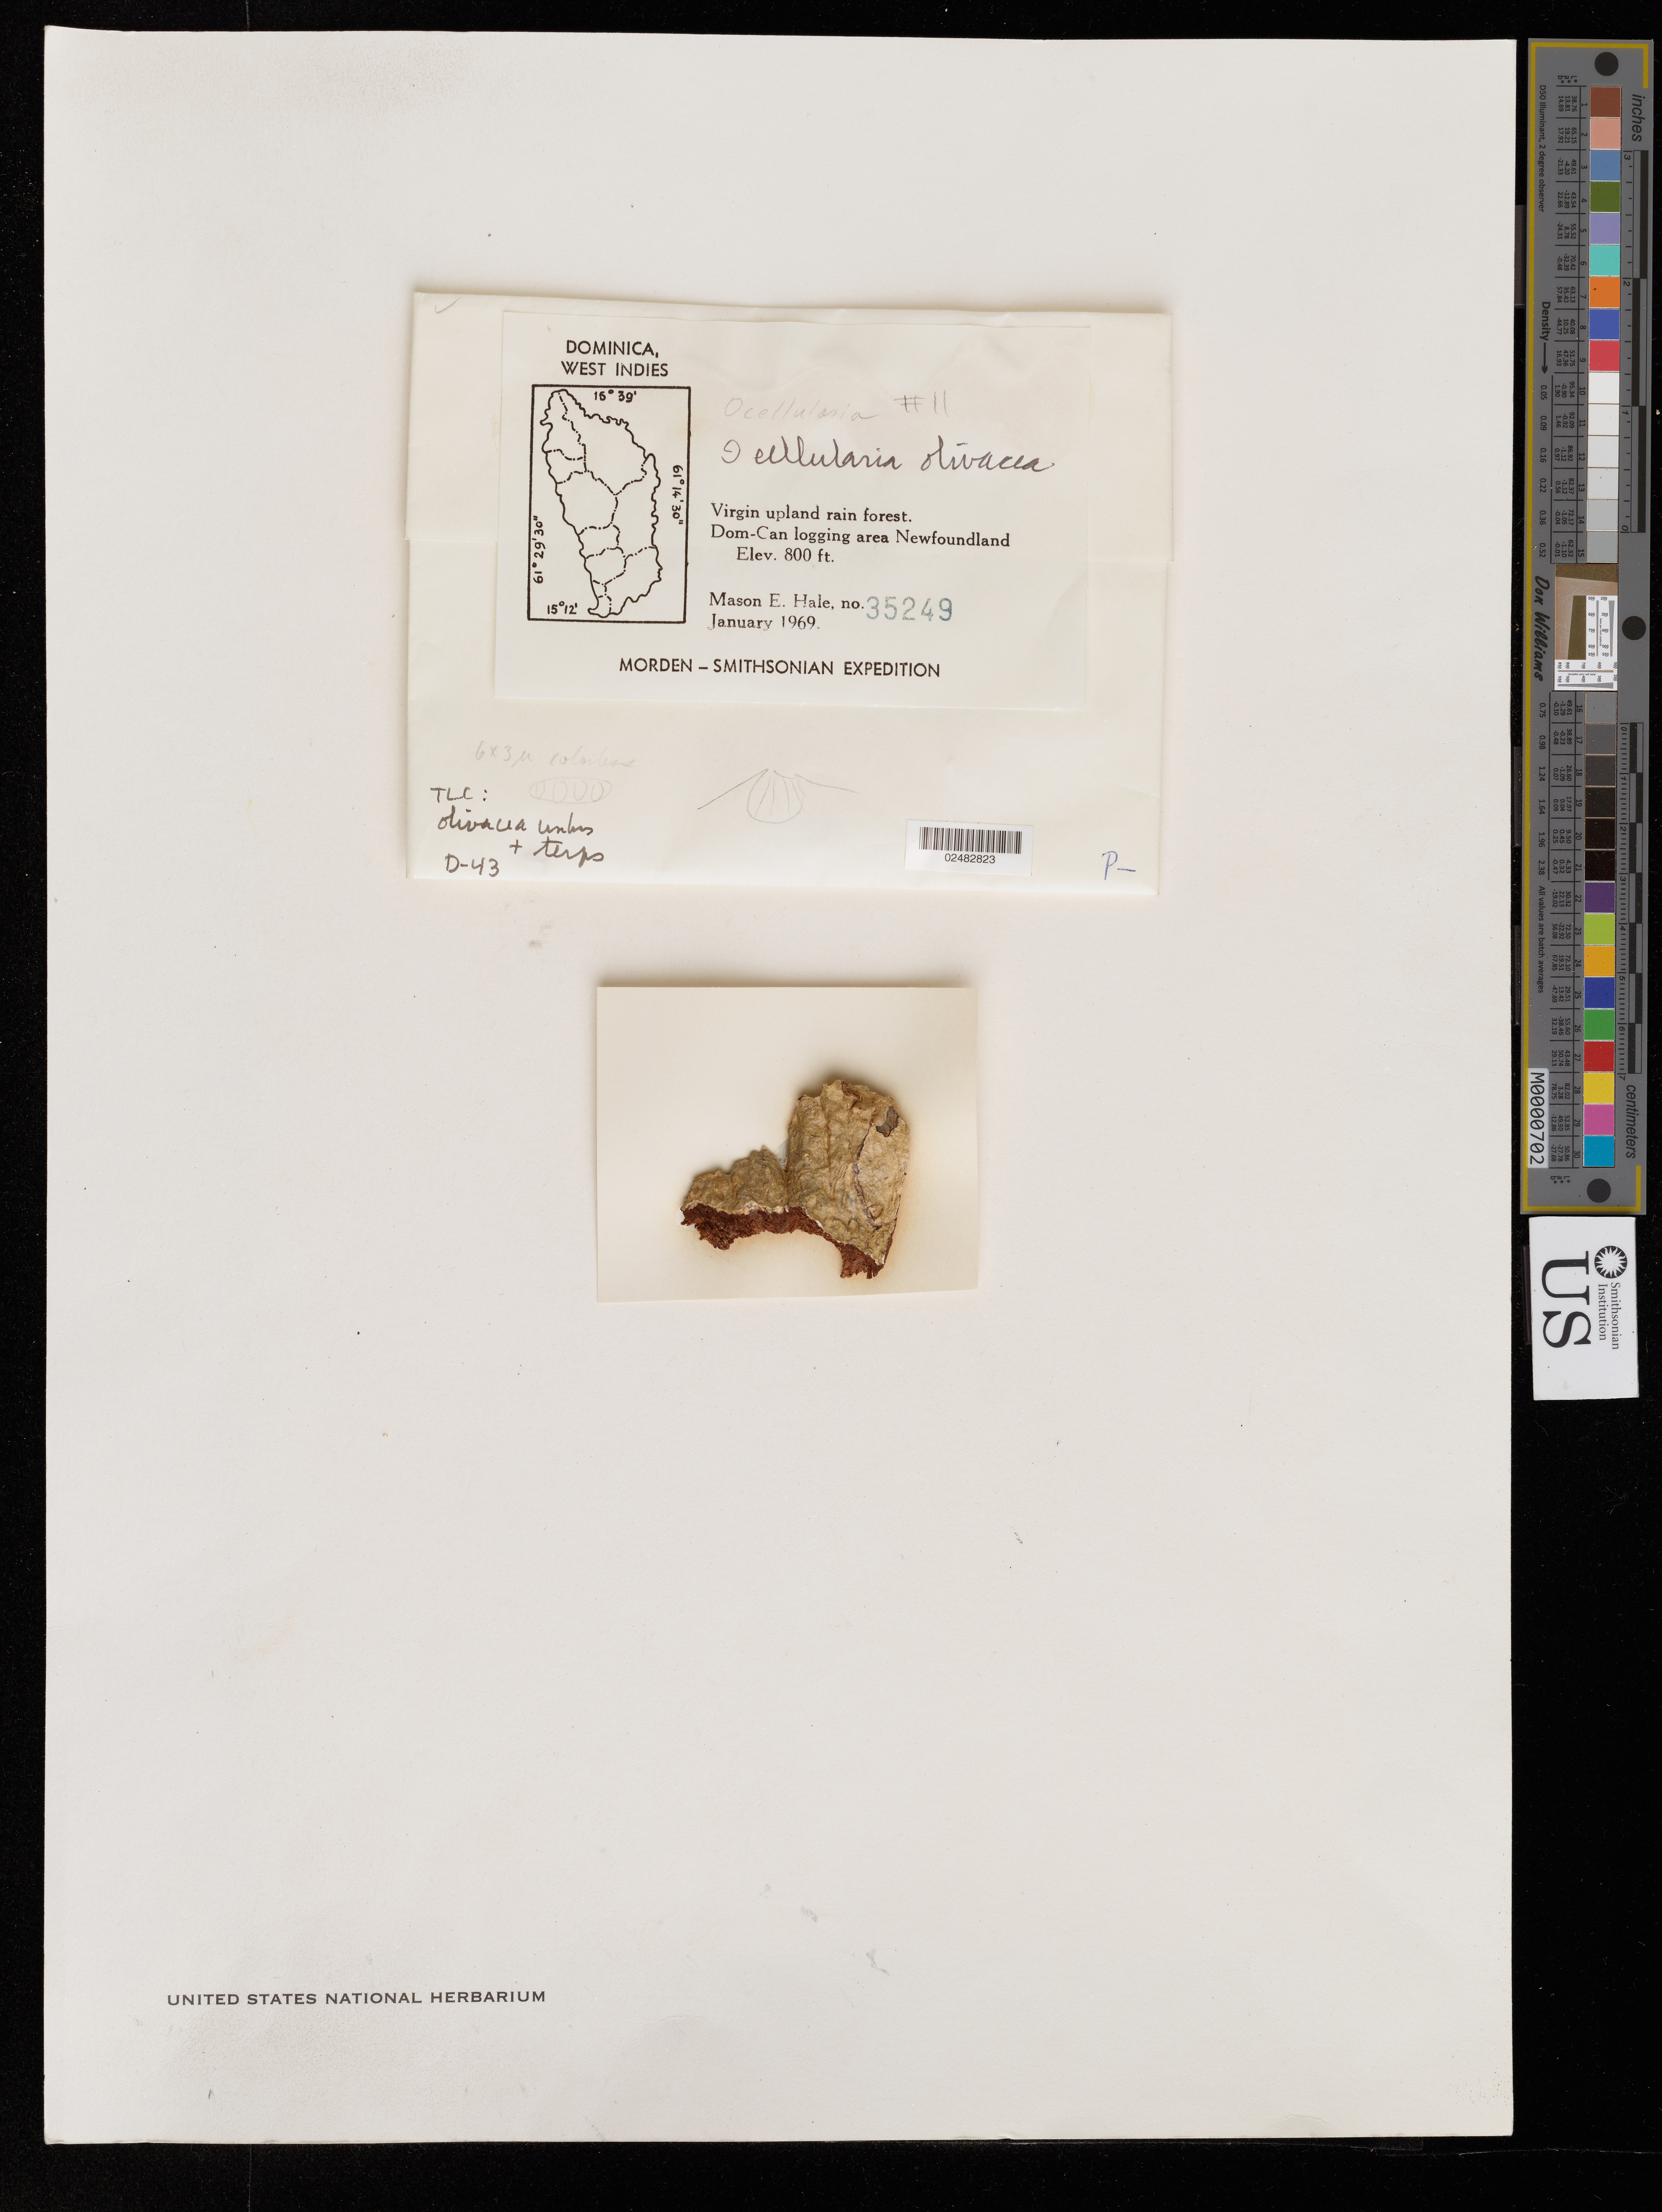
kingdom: Fungi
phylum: Ascomycota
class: Lecanoromycetes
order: Ostropales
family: Graphidaceae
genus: Ocellularia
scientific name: Ocellularia olivacea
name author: (Fée) Muell. Arg.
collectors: M. Hale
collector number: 35249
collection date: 1969-01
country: Dominica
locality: Virgin upland rain forest. Dom-Can logging area Newfoundland. Morden-Smithsonian Expedition.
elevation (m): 244